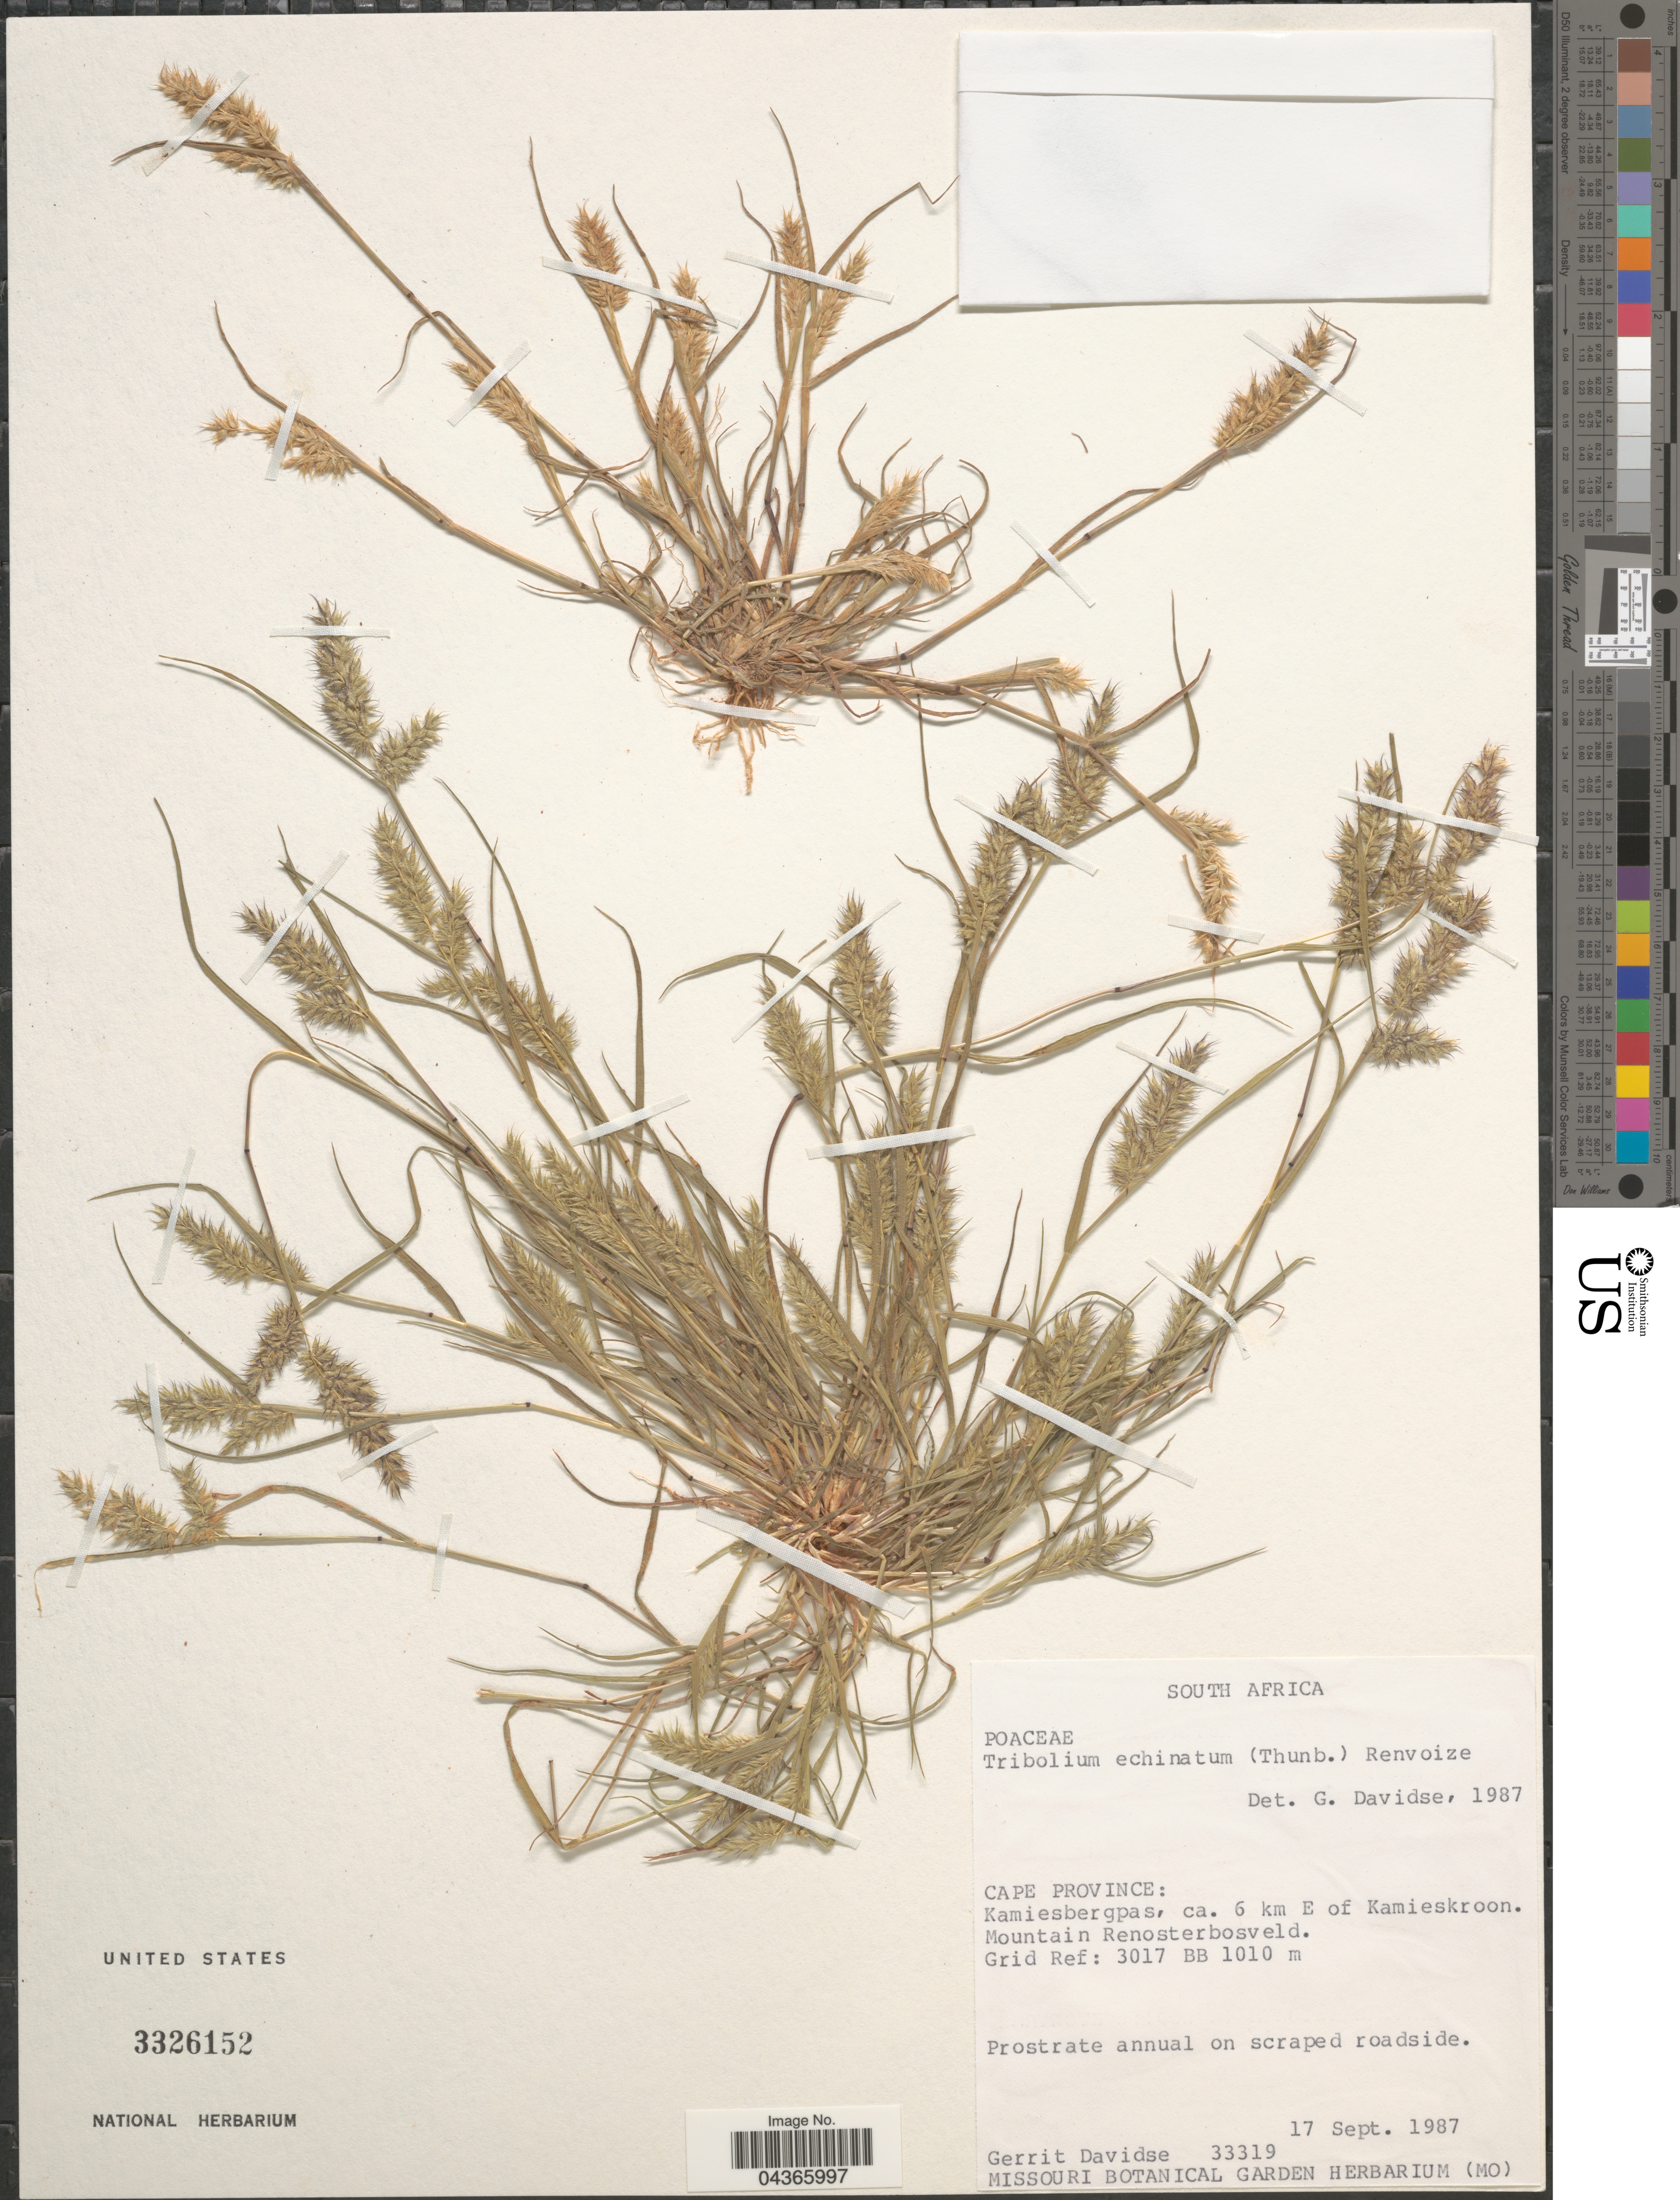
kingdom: Plantae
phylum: Tracheophyta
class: Liliopsida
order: Poales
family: Poaceae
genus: Tribolium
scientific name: Tribolium echinatum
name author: (Thunb.) Renvoize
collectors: G. Davidse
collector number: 33319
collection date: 1987-09-17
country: South Africa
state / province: Northern Cape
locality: Kamiesbergpas, ca. 6 km E of Kamieskroon. Mountain Renosterbosveld. Grid Ref: 3017 BB.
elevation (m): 1010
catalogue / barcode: US 3326152